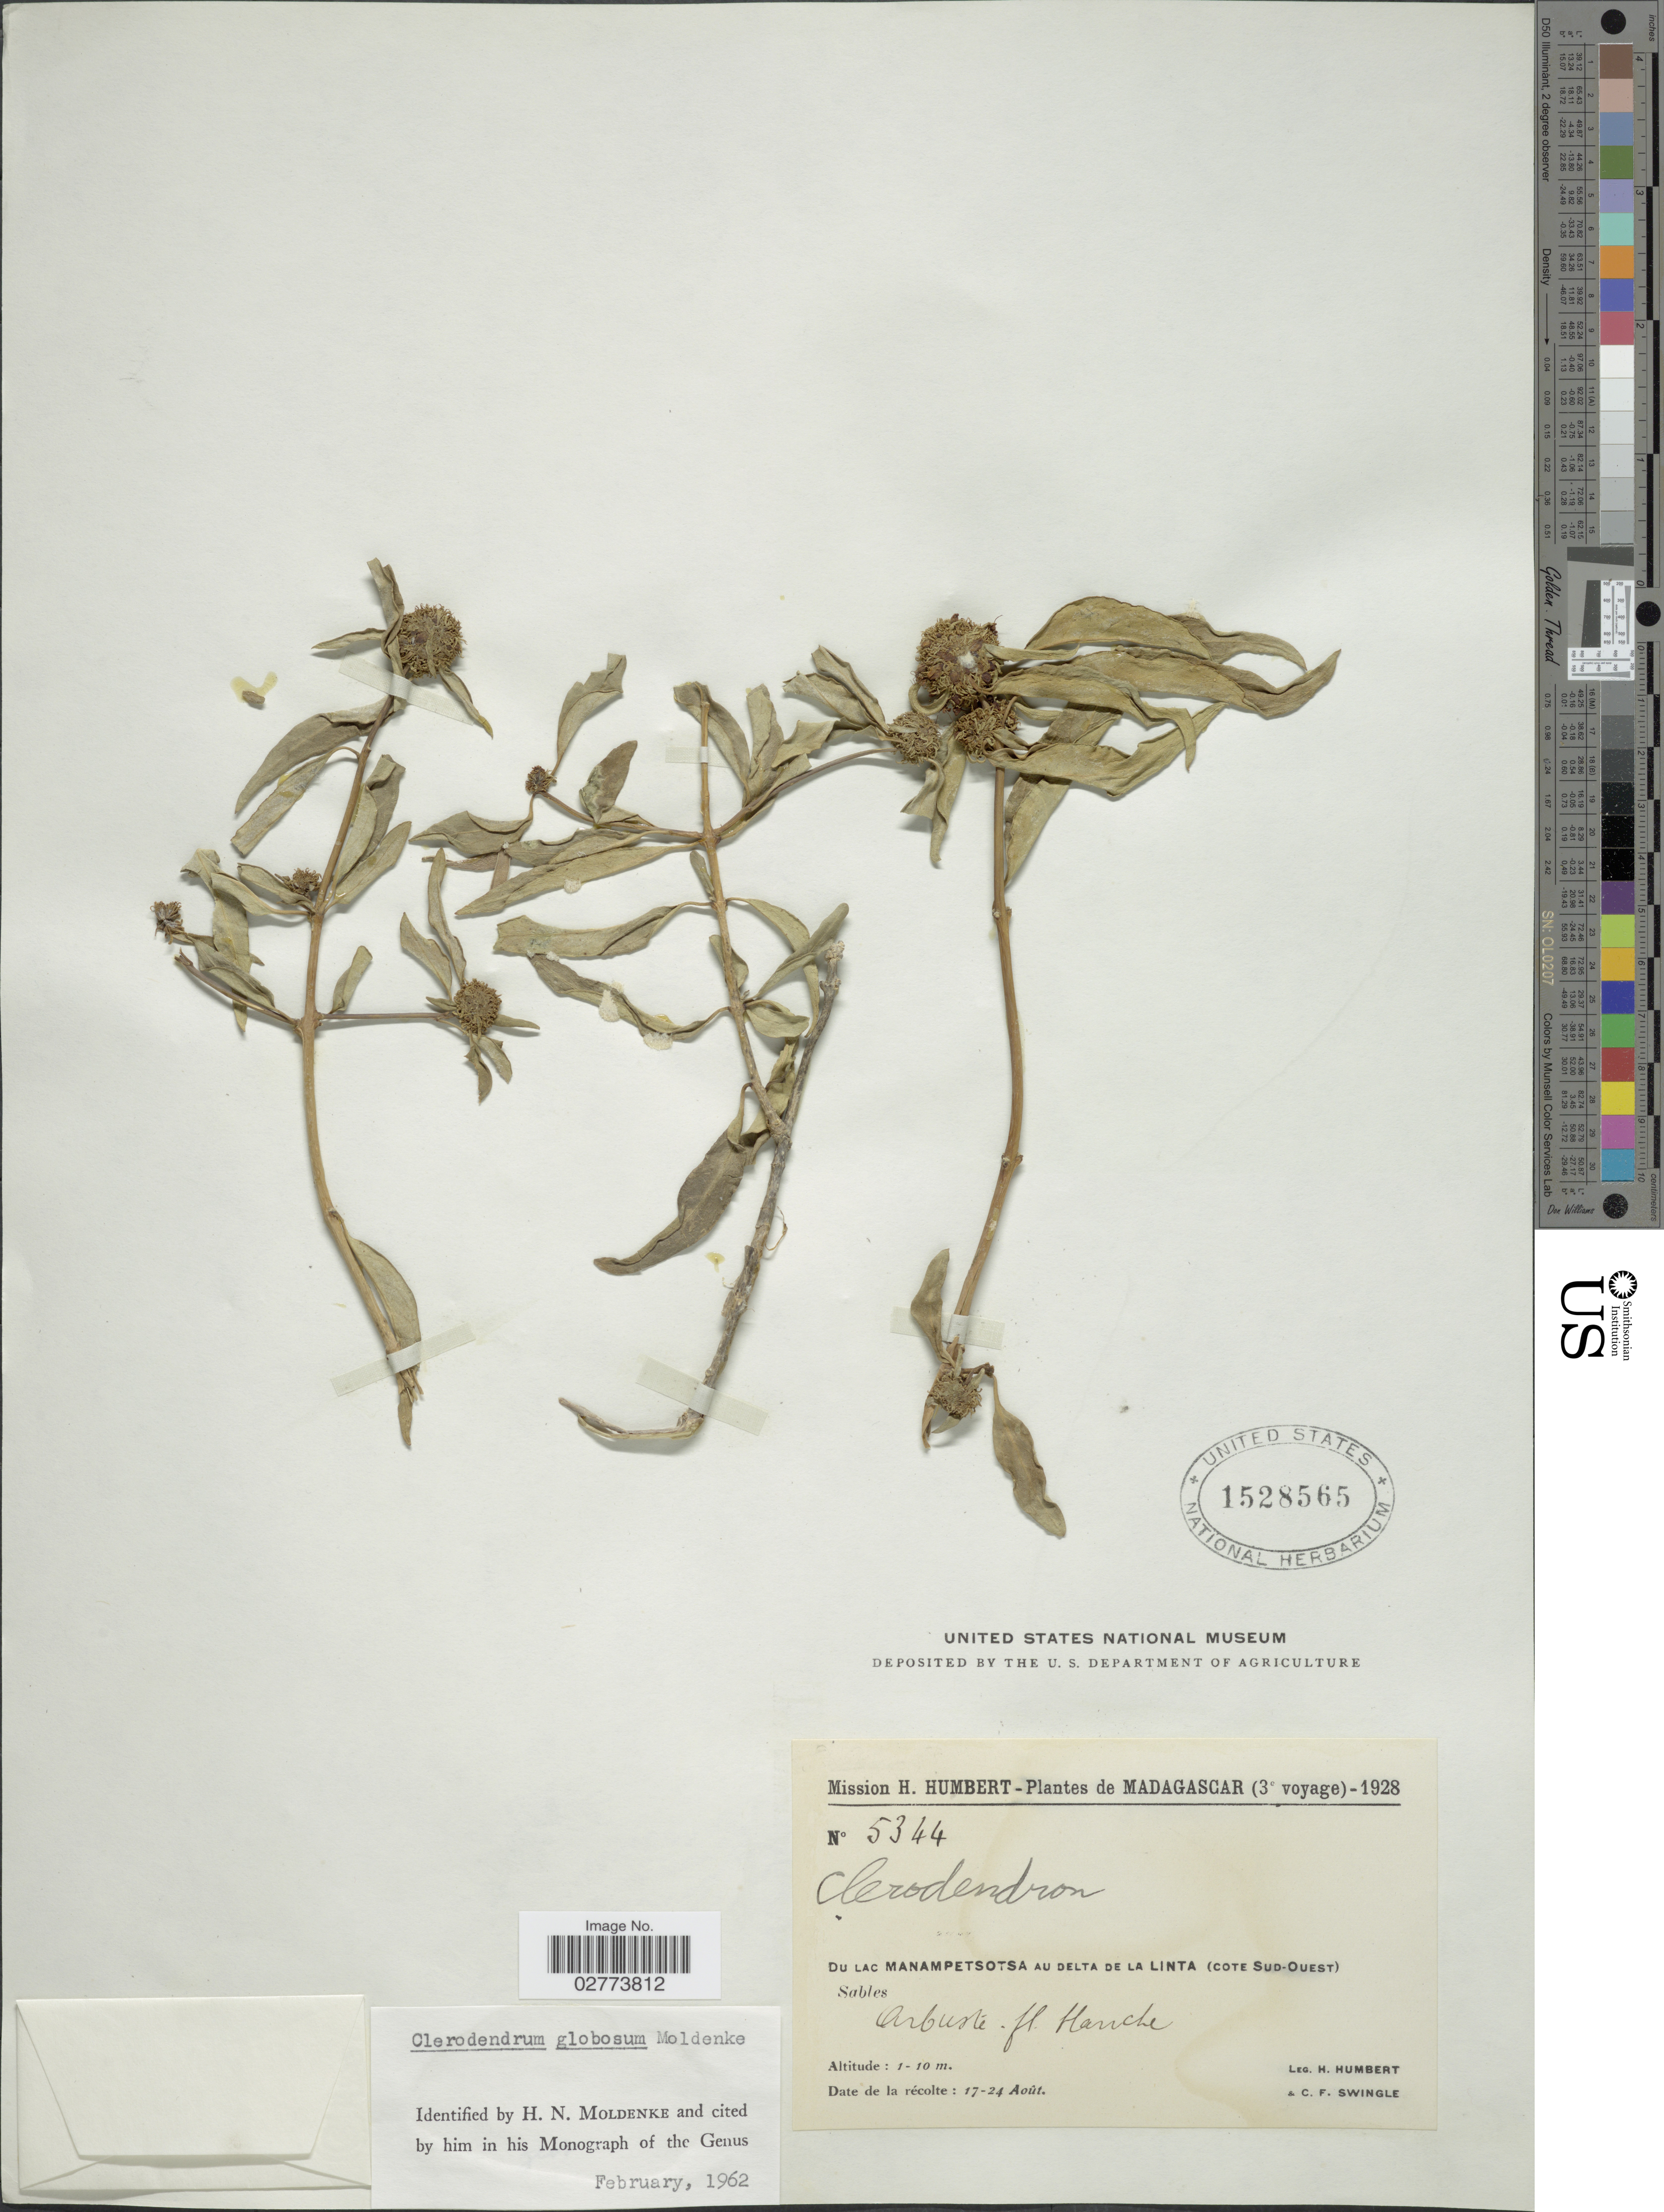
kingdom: Plantae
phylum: Tracheophyta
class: Magnoliopsida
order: Lamiales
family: Lamiaceae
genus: Clerodendrum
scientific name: Clerodendrum globosum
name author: Moldenke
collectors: H. Humbert & C. Swingle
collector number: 5344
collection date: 1928-08-17/1928-08-24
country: Madagascar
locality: Du Lac Manampetsotsa au Delta de la Linta (Cote Sud-Ouest).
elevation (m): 1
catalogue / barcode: US 1528565